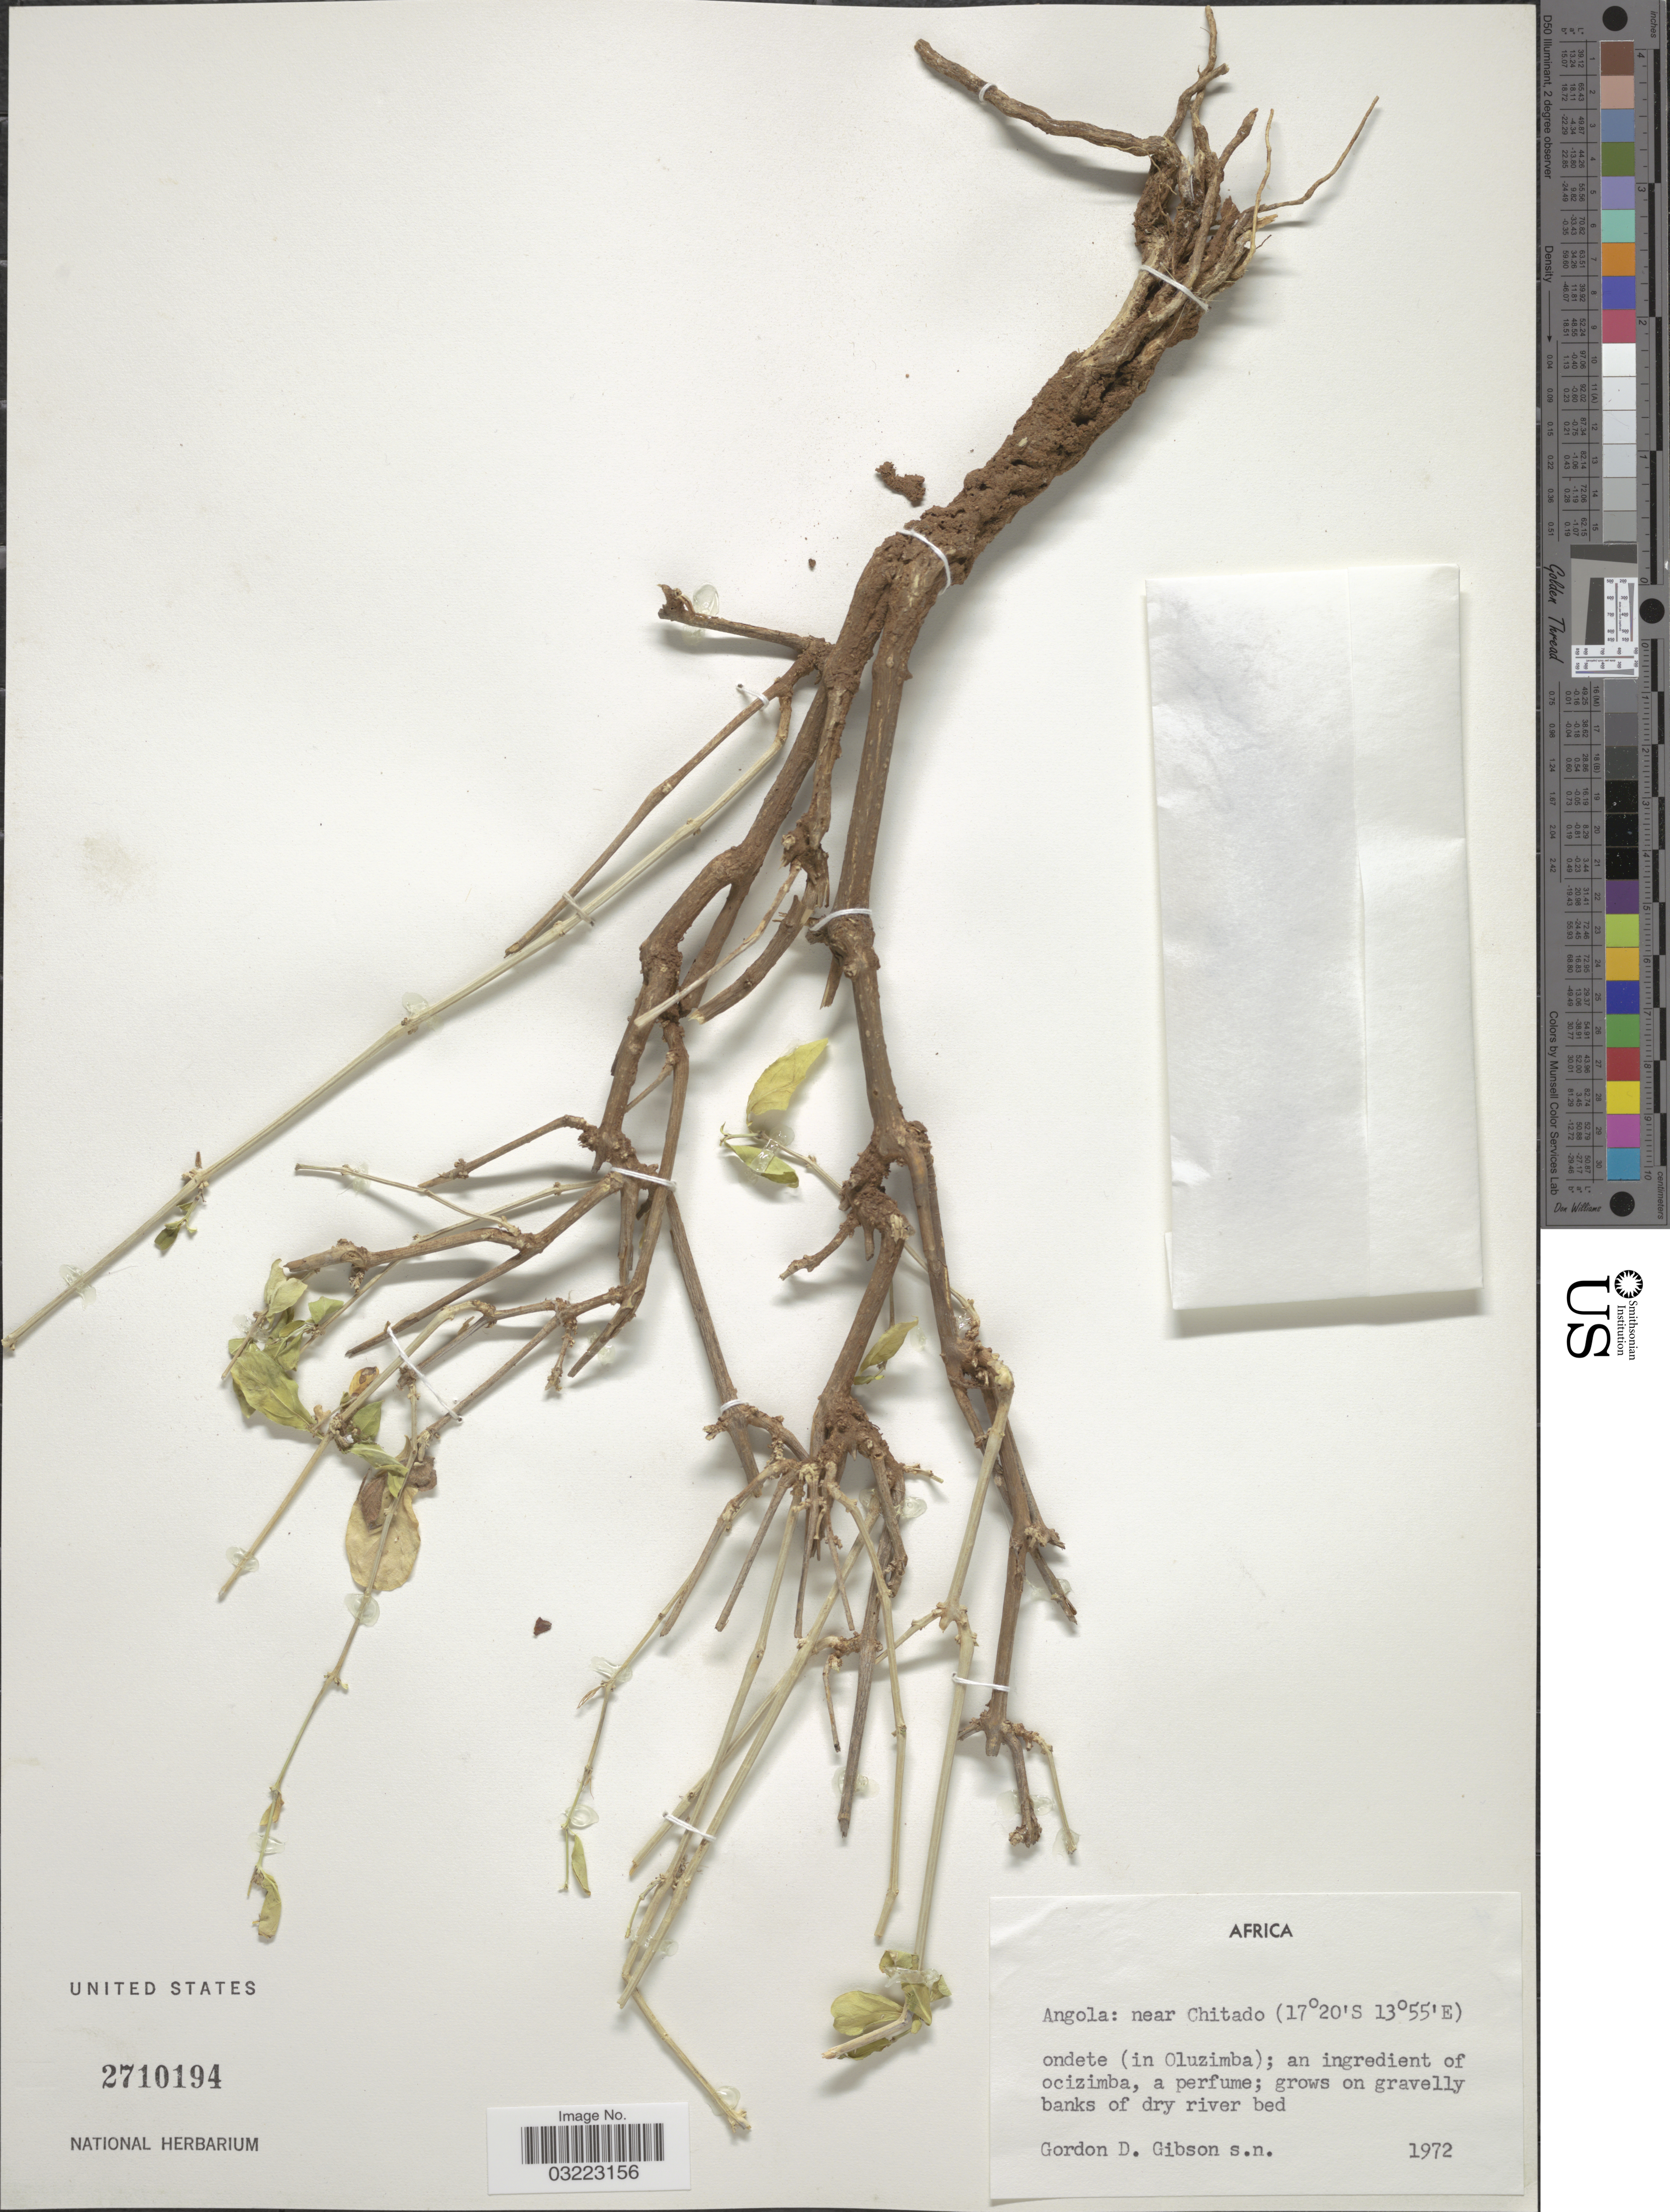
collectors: G. D. Gibson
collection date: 1972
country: Angola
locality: Near Chitado, ondete (in Oluzimba).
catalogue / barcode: US 2710194